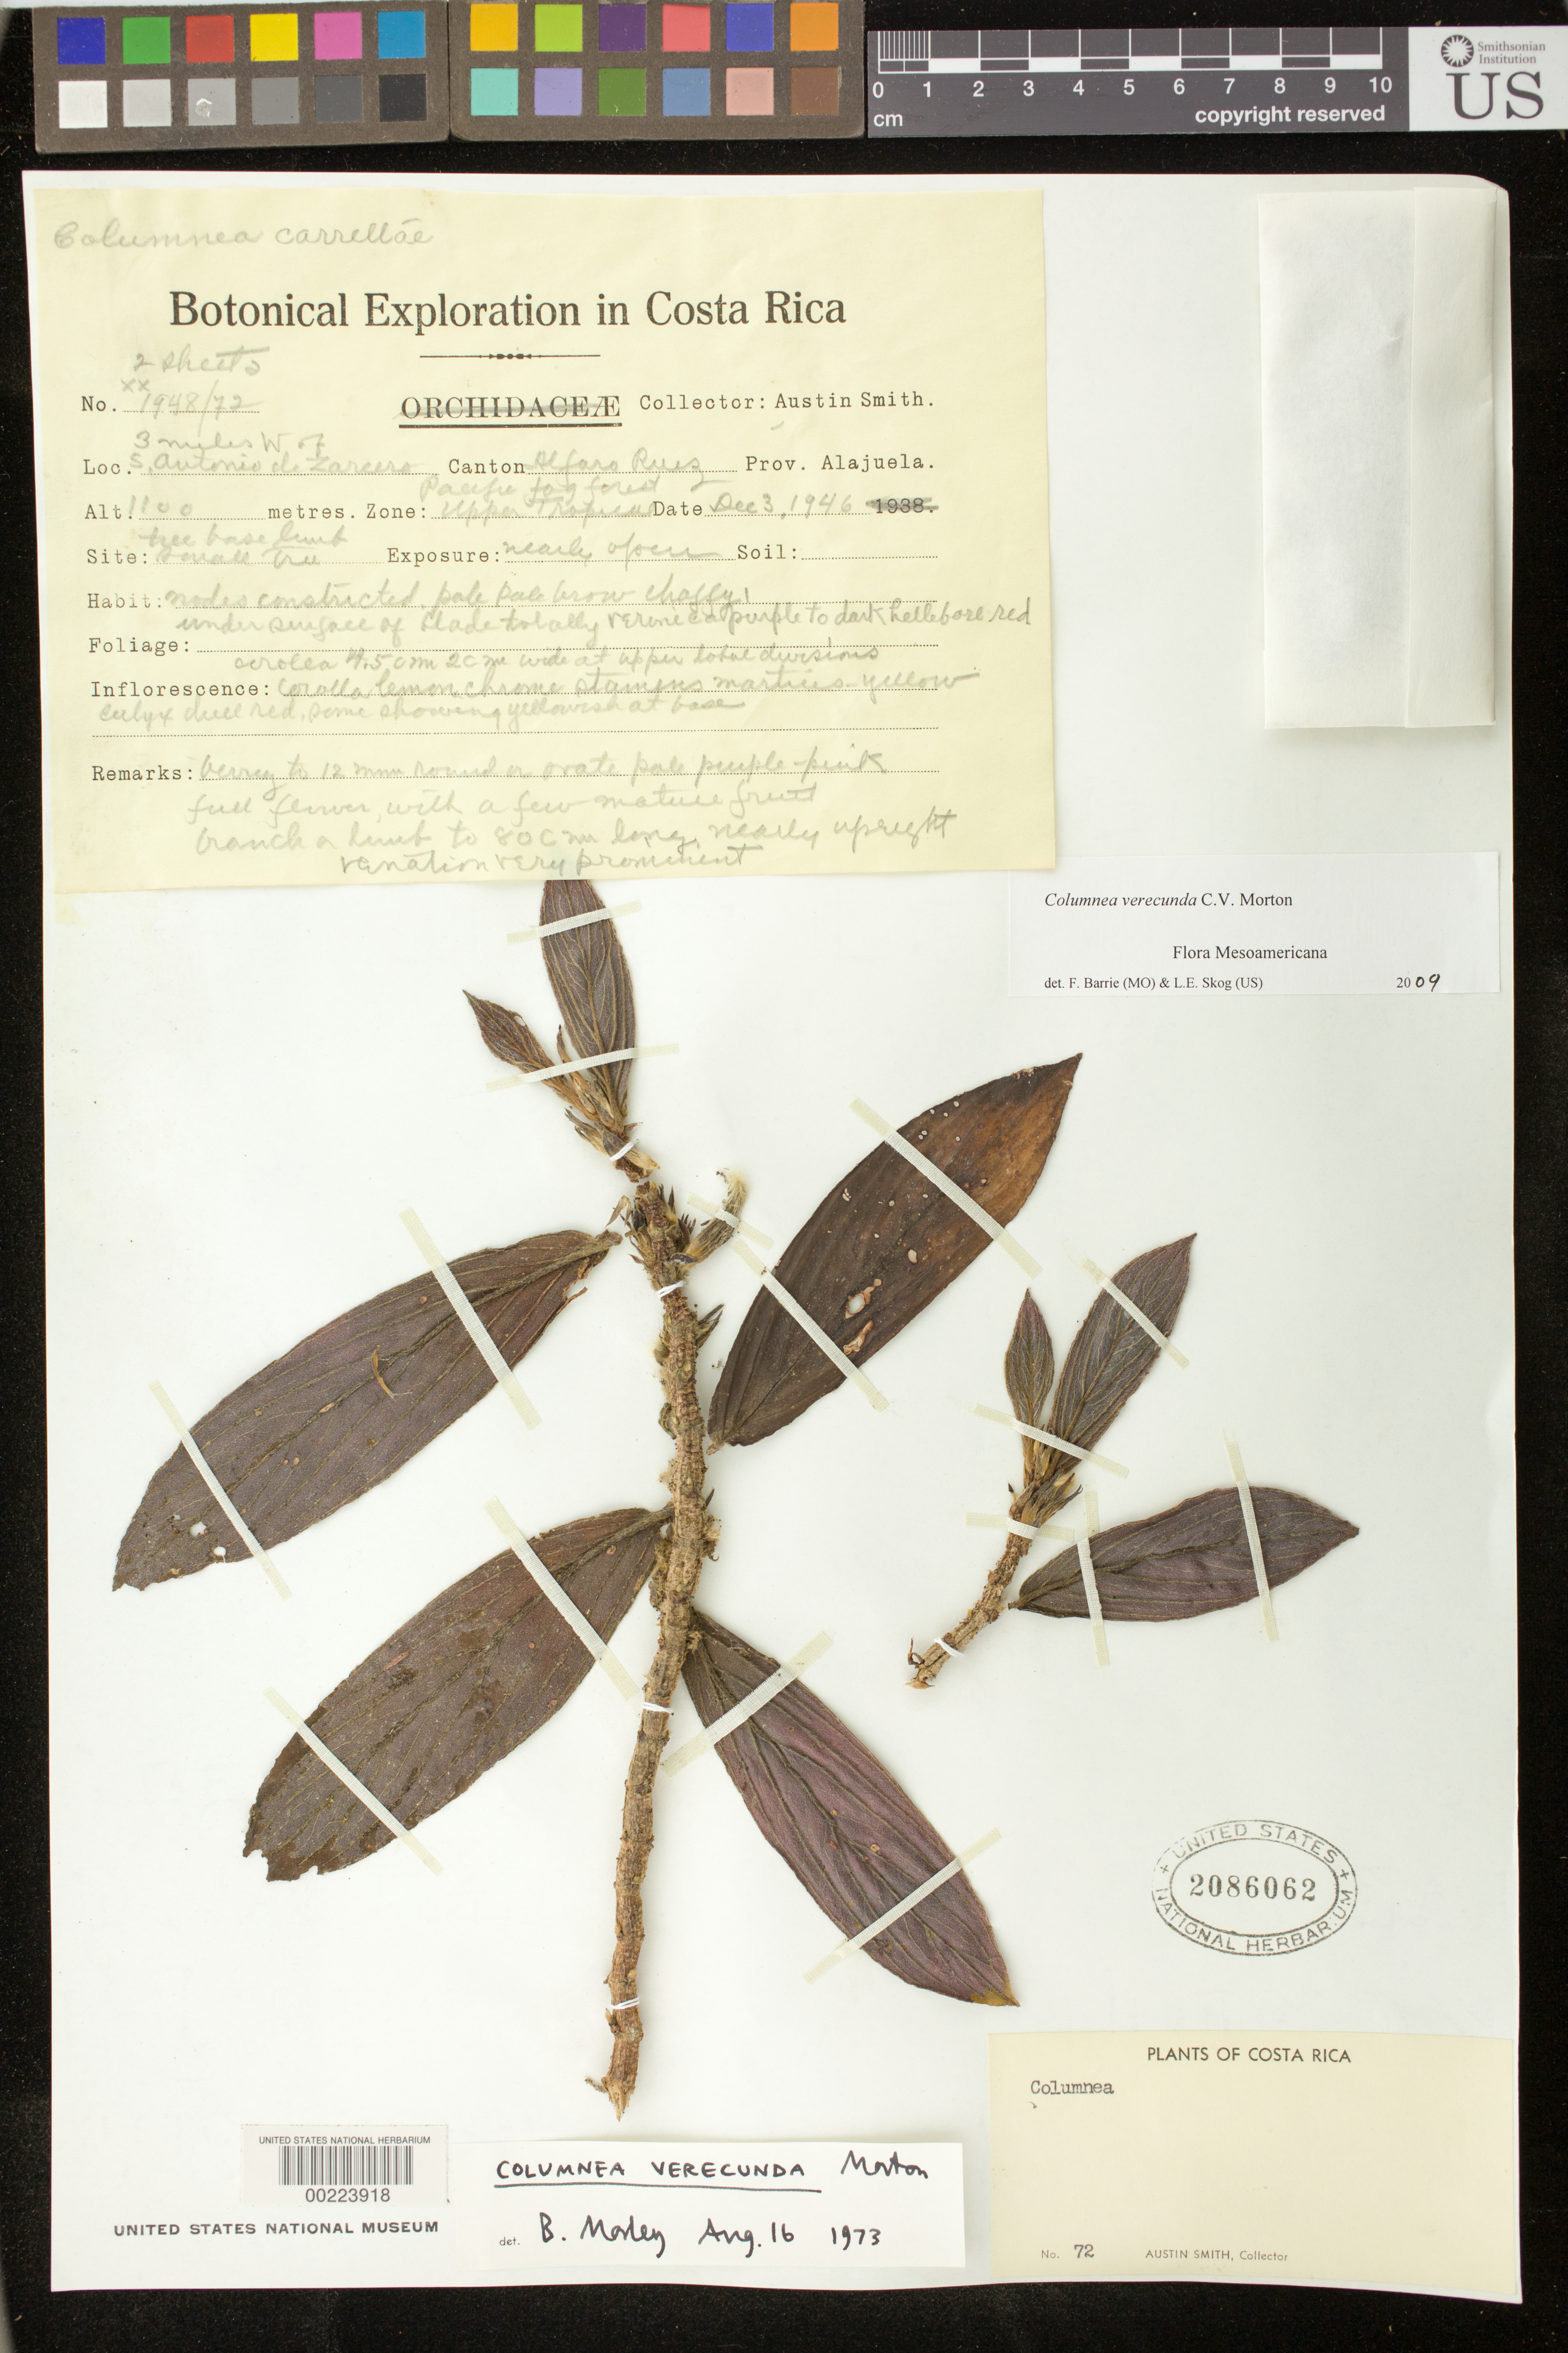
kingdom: Plantae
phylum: Tracheophyta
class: Magnoliopsida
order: Lamiales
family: Gesneriaceae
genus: Columnea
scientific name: Columnea verecunda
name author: C.V. Morton in Standl.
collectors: Aust P. Smith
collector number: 1948/ 72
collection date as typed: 03 Dec 1946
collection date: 1946-12-03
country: Costa Rica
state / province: Alajuela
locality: Canton Alfaro Ruiz, 3 mi W of San Antonio de Zarcero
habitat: Pacific fog forest upper tropical zone, tree base limb small tree, ...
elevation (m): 1100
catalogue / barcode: US 2086062